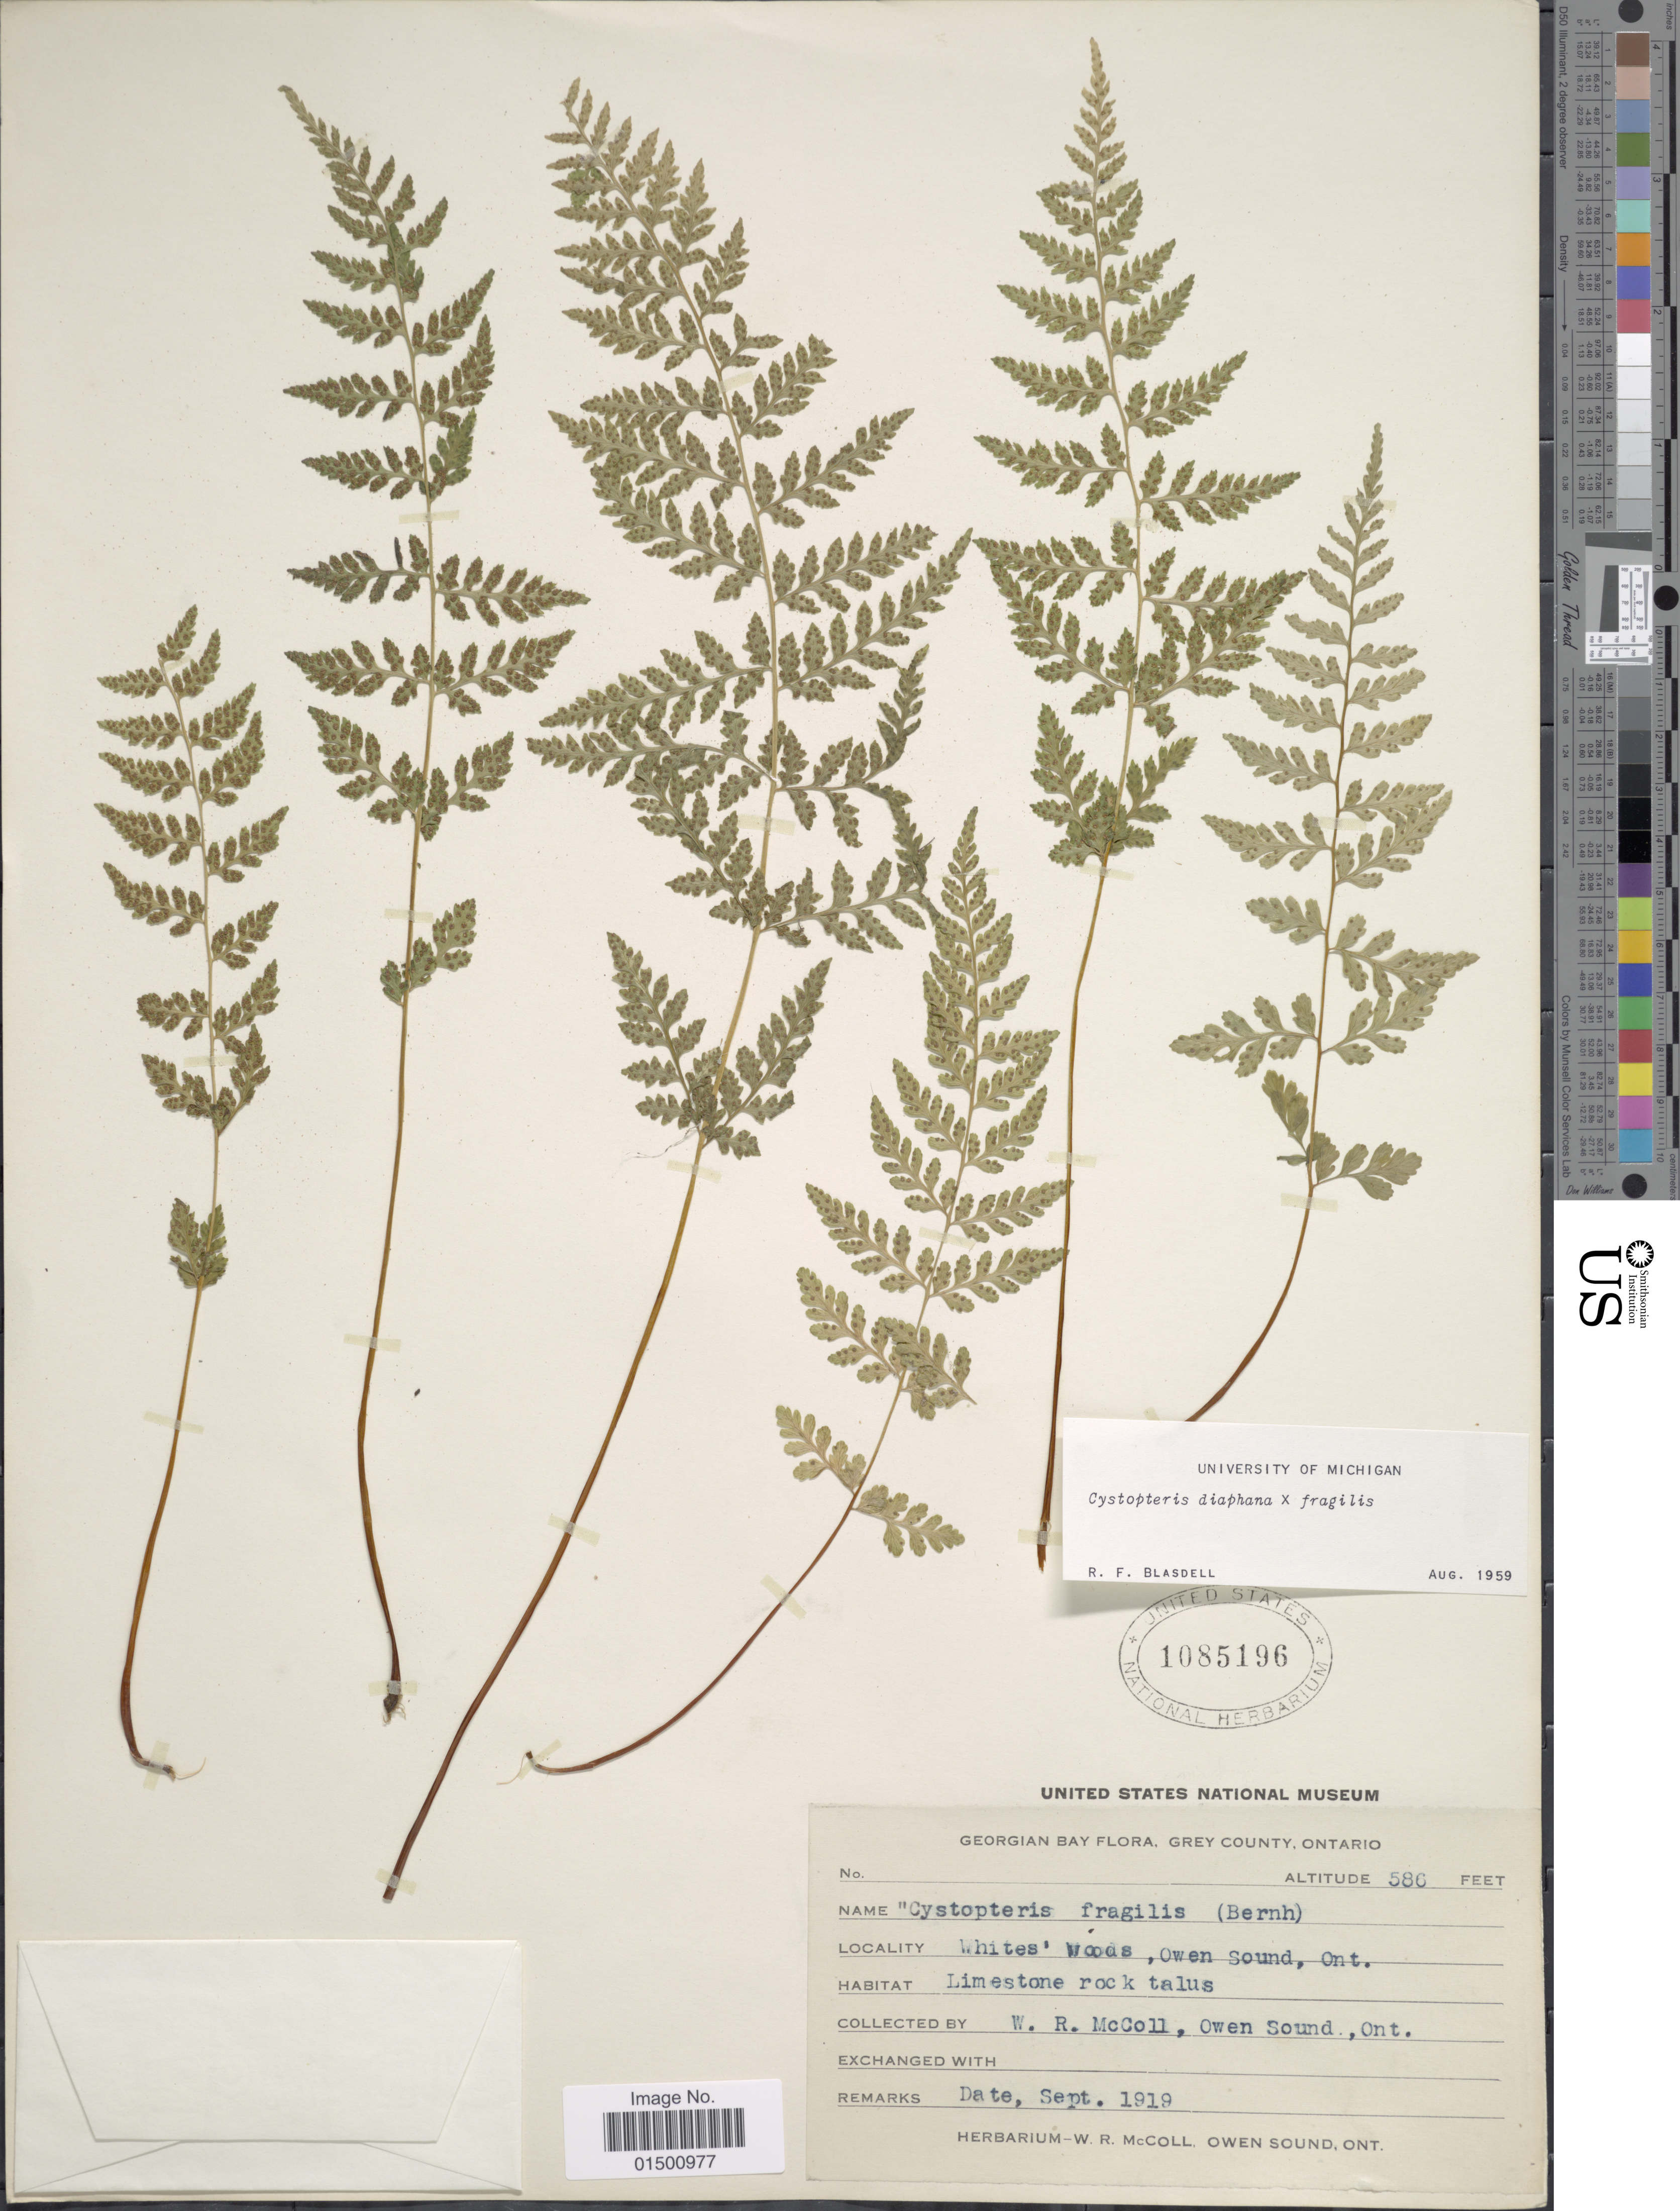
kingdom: Plantae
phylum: Tracheophyta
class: Polypodiopsida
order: Polypodiales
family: Cystopteridaceae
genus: Cystopteris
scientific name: Cystopteris diaphana x C. fragilis (L.) Bernh.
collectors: W. McColl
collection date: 1919-09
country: Canada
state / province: Ontario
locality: Georgian Bay, Grey County, Whites' Woods, Owen Sound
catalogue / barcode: US 1085196